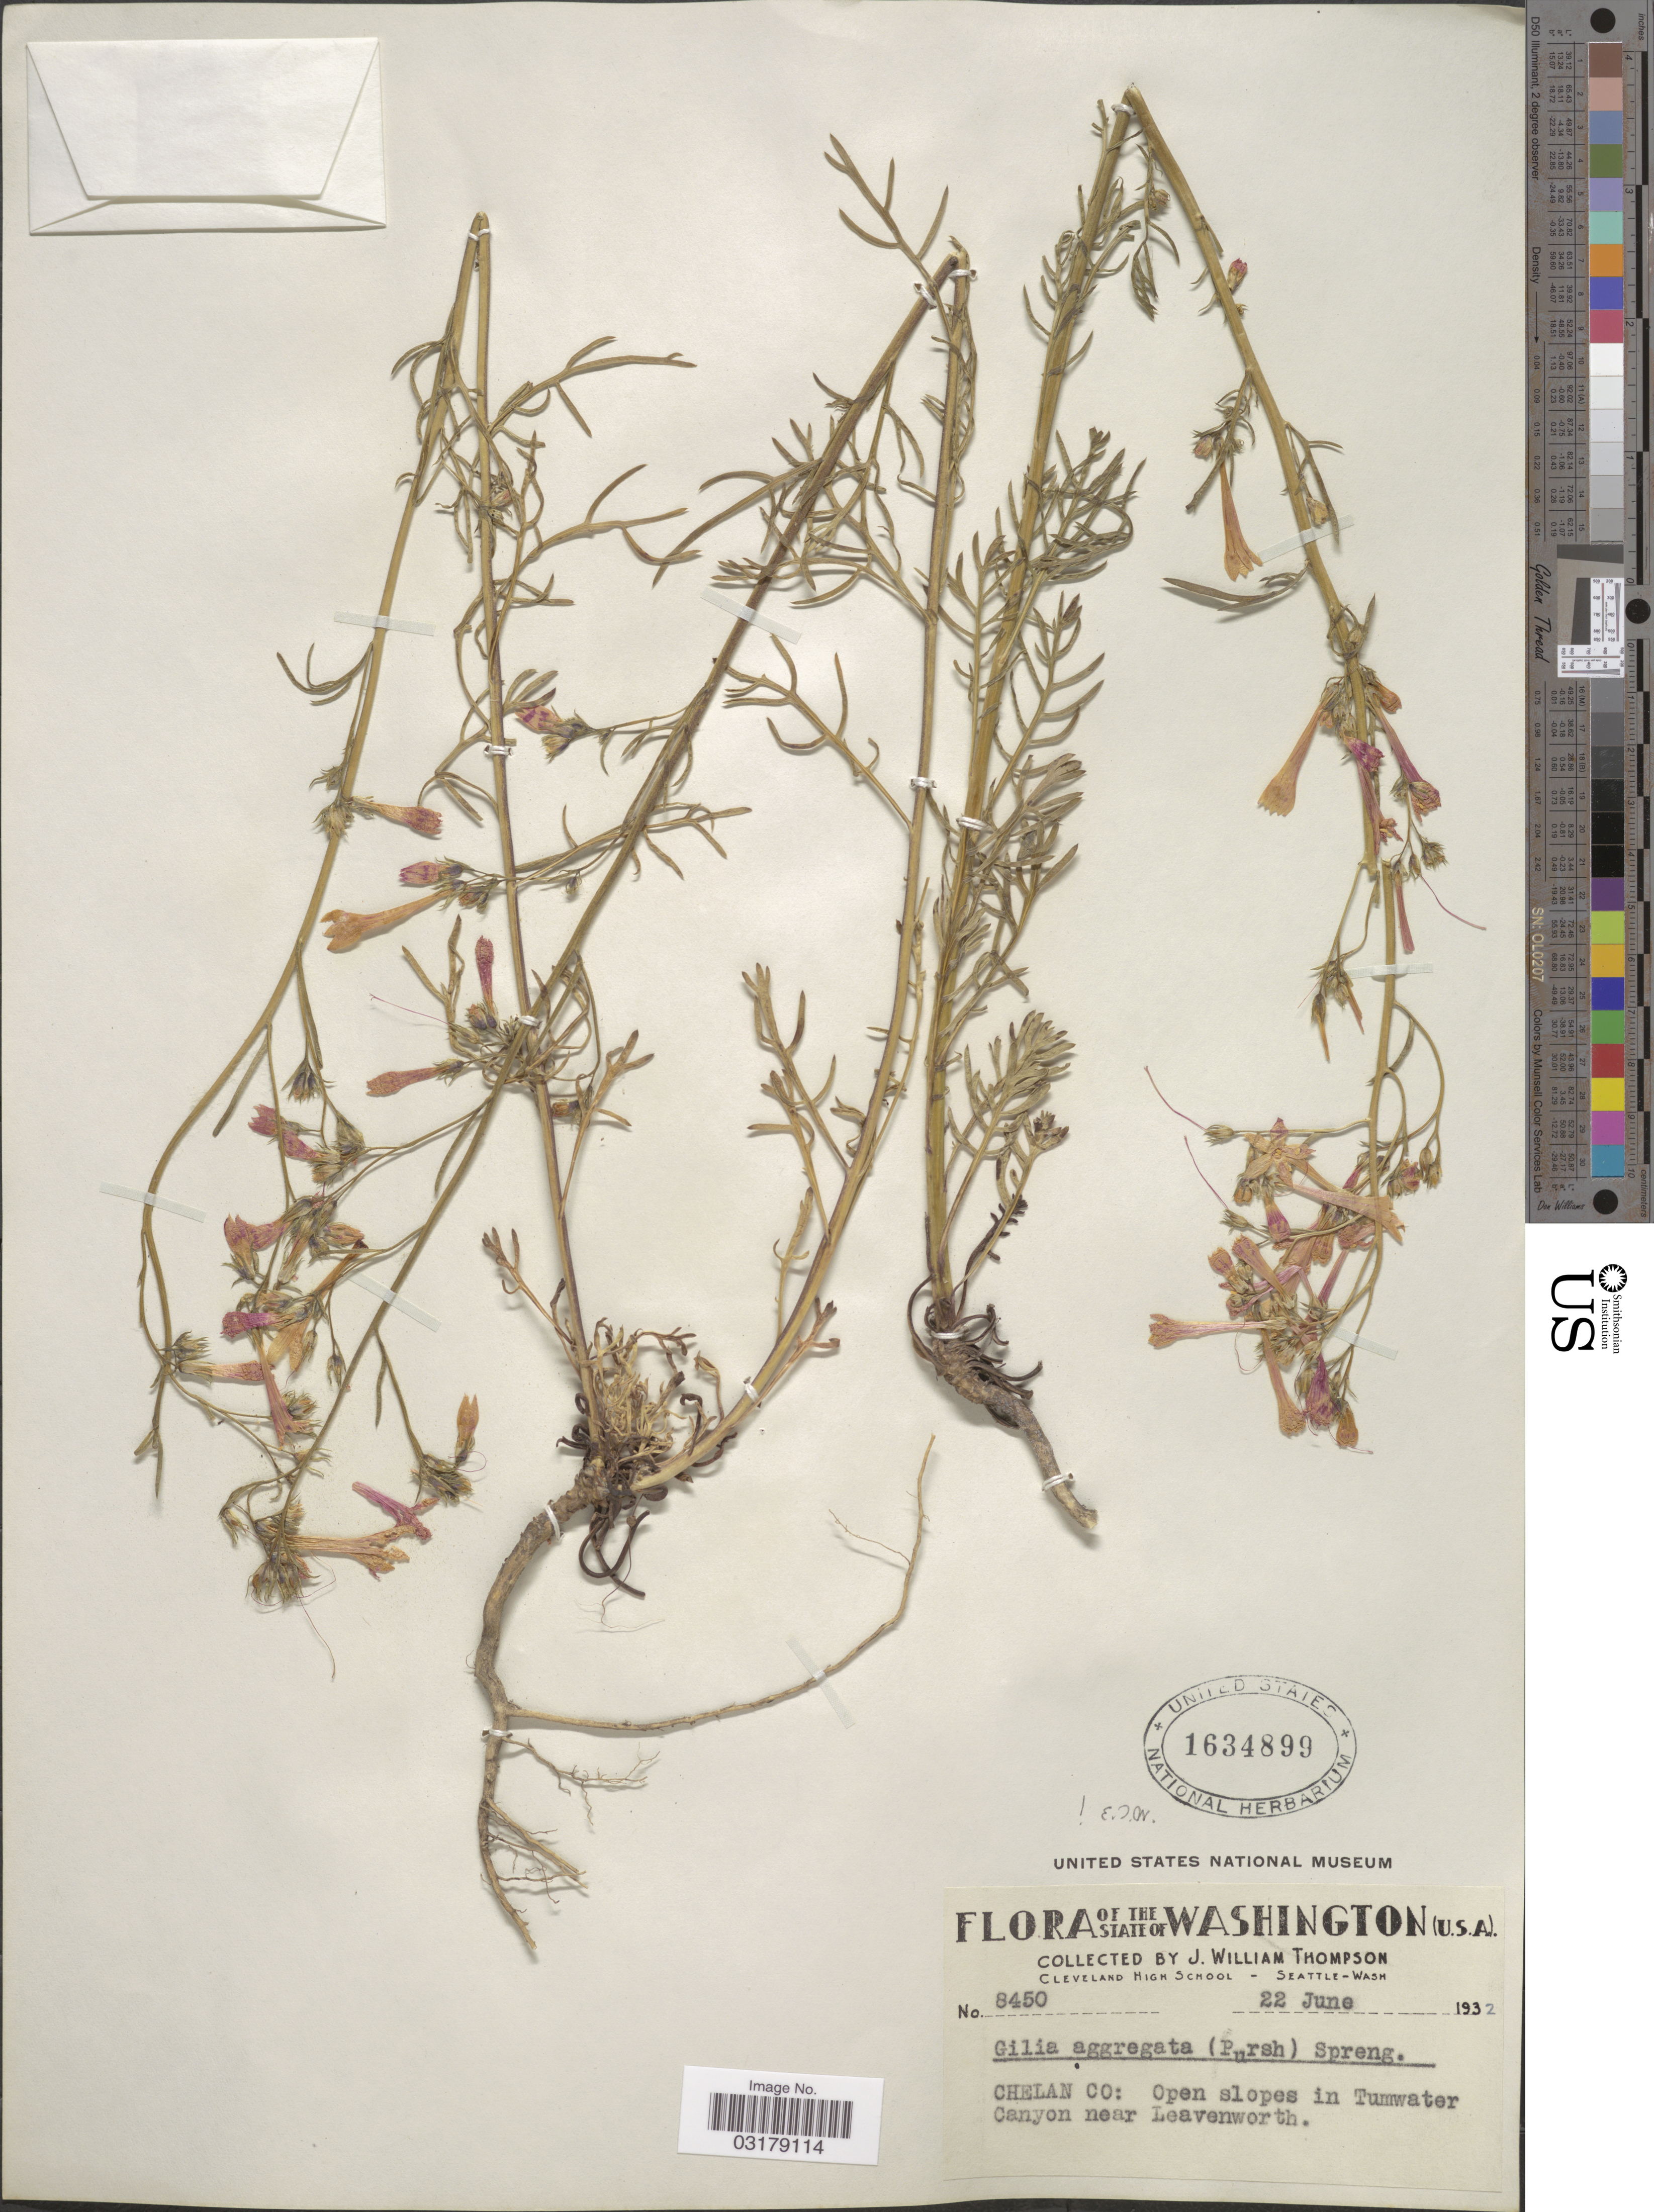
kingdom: Plantae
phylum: Tracheophyta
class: Magnoliopsida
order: Ericales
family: Polemoniaceae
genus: Ipomopsis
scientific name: Ipomopsis aggregata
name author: (Pursh) V.E. Grant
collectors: J. W. Thompson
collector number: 8450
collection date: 1932-06-22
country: United States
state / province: Washington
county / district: Chelan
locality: CHELAN CO: Open slopes in Tumwater Canyon near Leavenworth.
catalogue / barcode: US 1634899